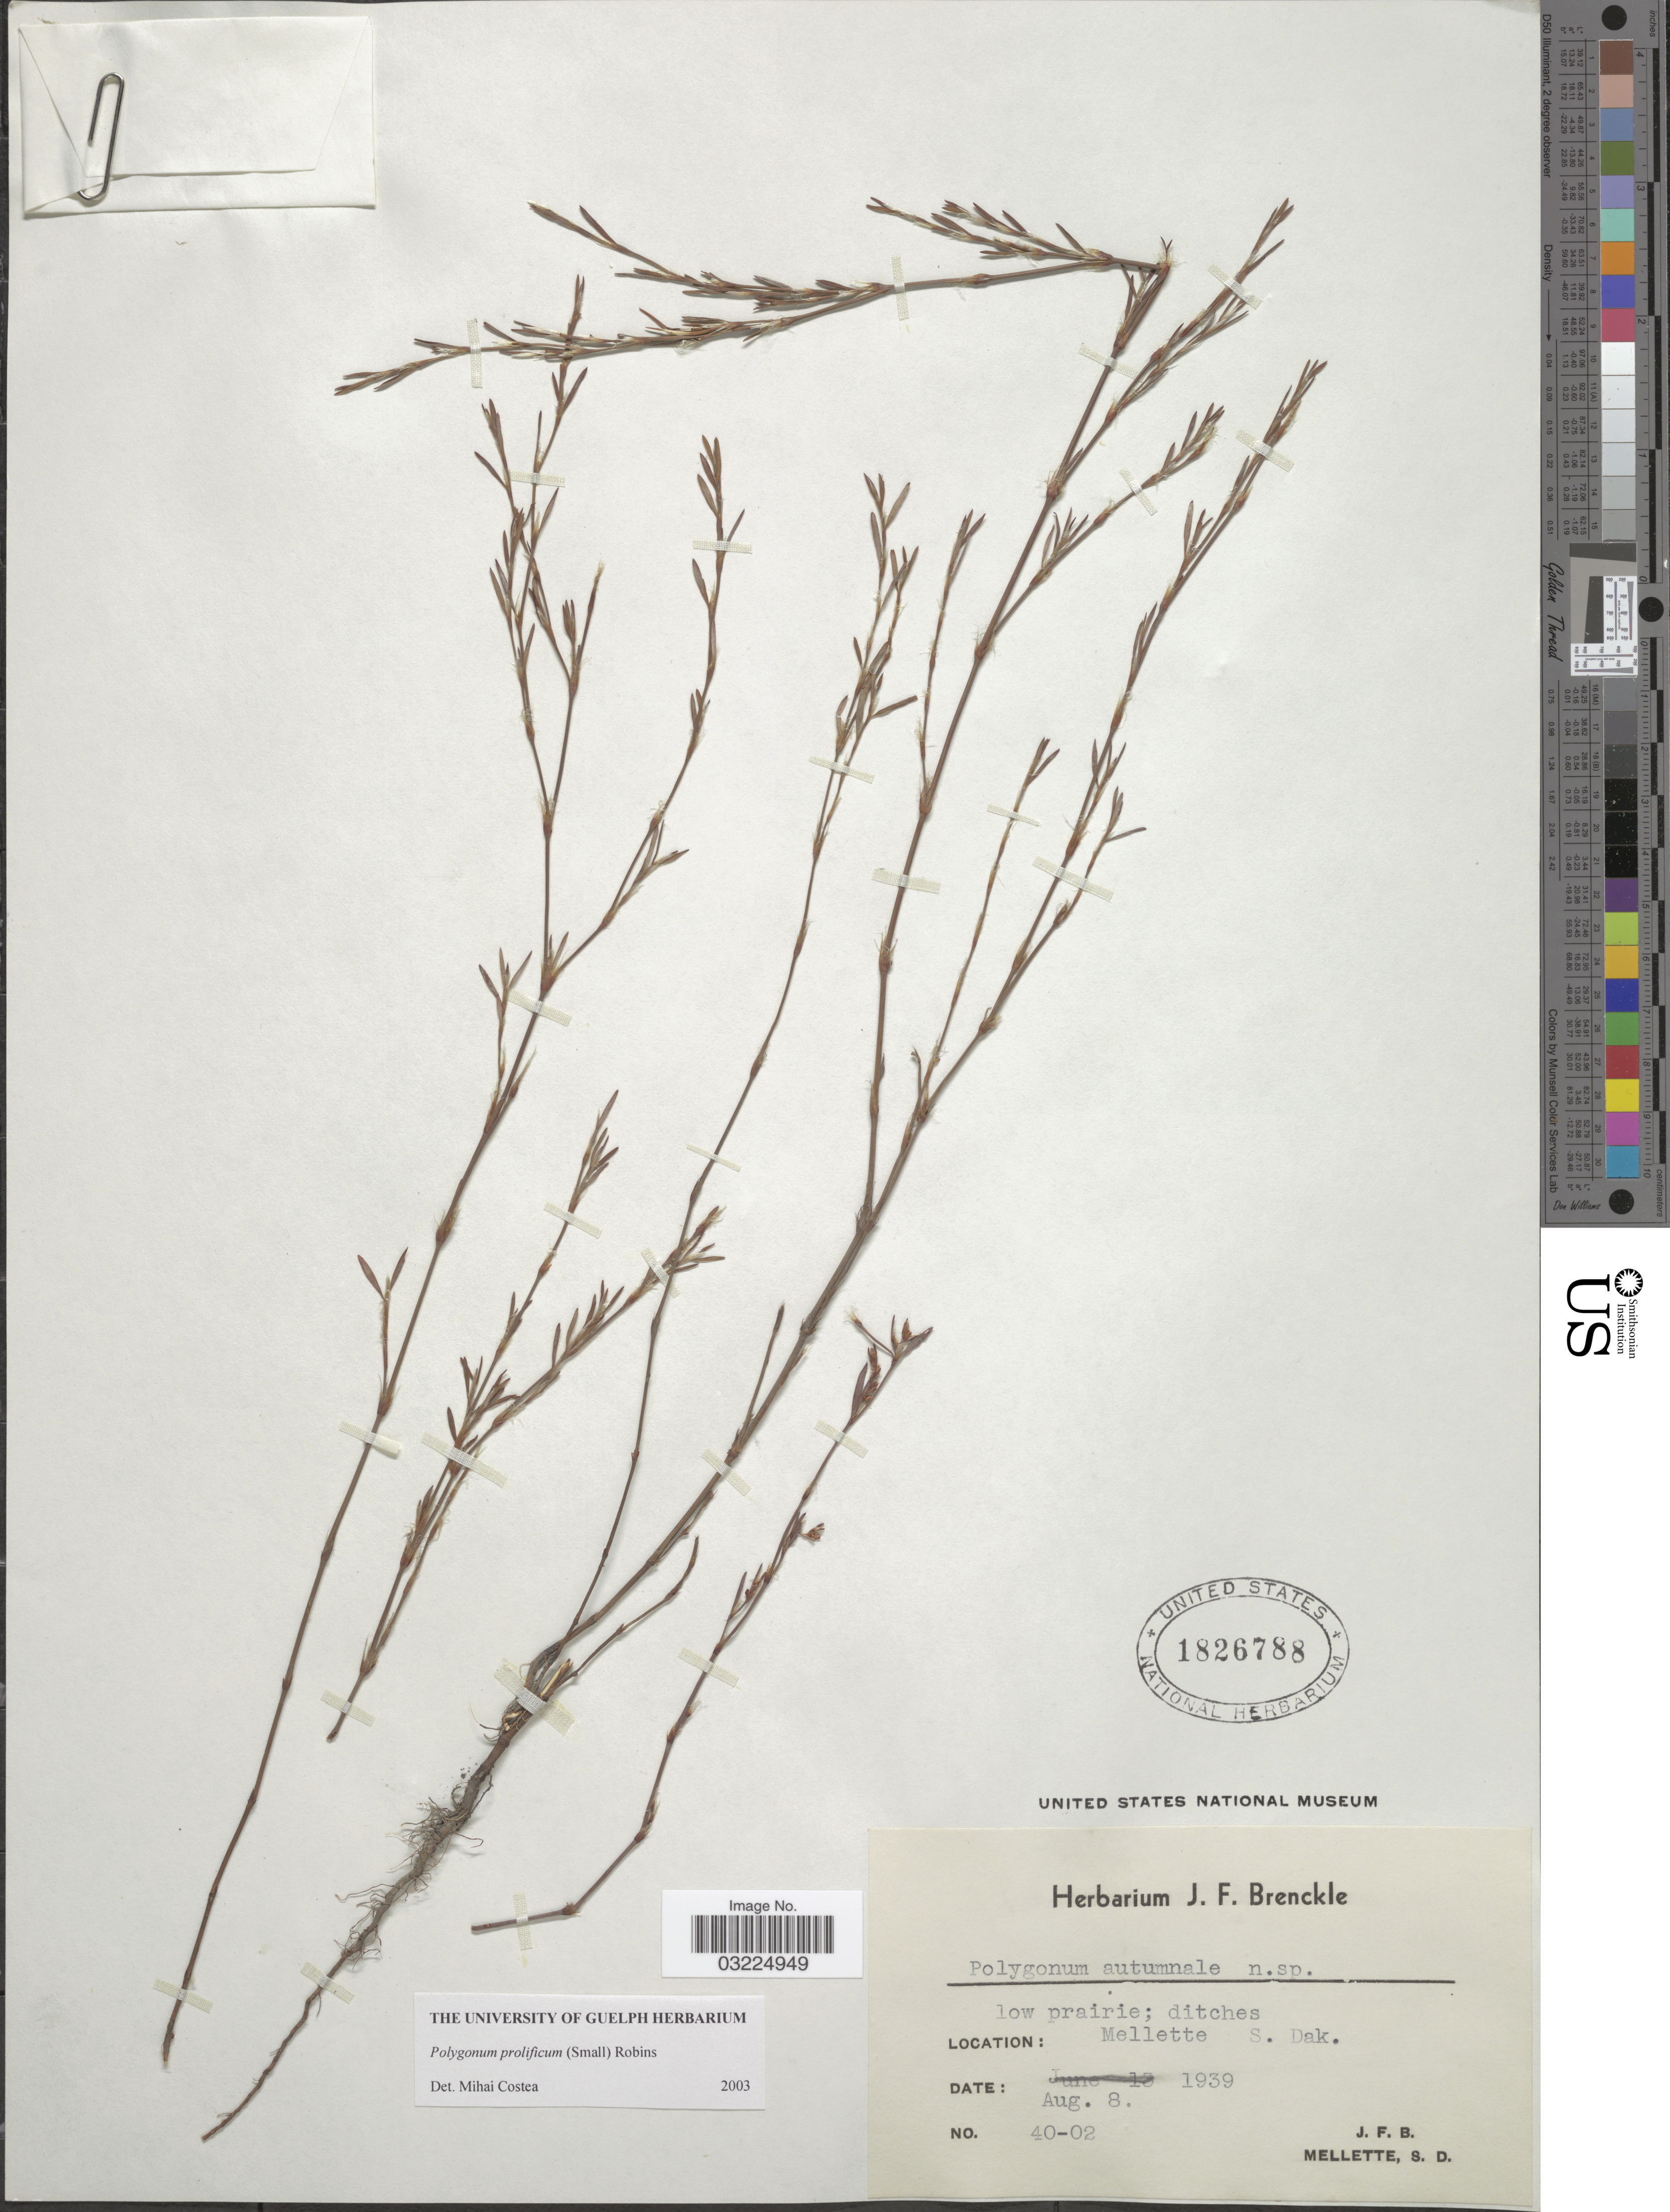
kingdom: Plantae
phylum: Tracheophyta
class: Magnoliopsida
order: Caryophyllales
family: Polygonaceae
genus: Polygonum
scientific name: Polygonum prolificum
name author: (Small) B.L. Rob.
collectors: J. Brenckle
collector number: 40-02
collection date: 1939-08-08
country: United States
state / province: South Dakota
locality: Mellette.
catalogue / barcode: US 1826788